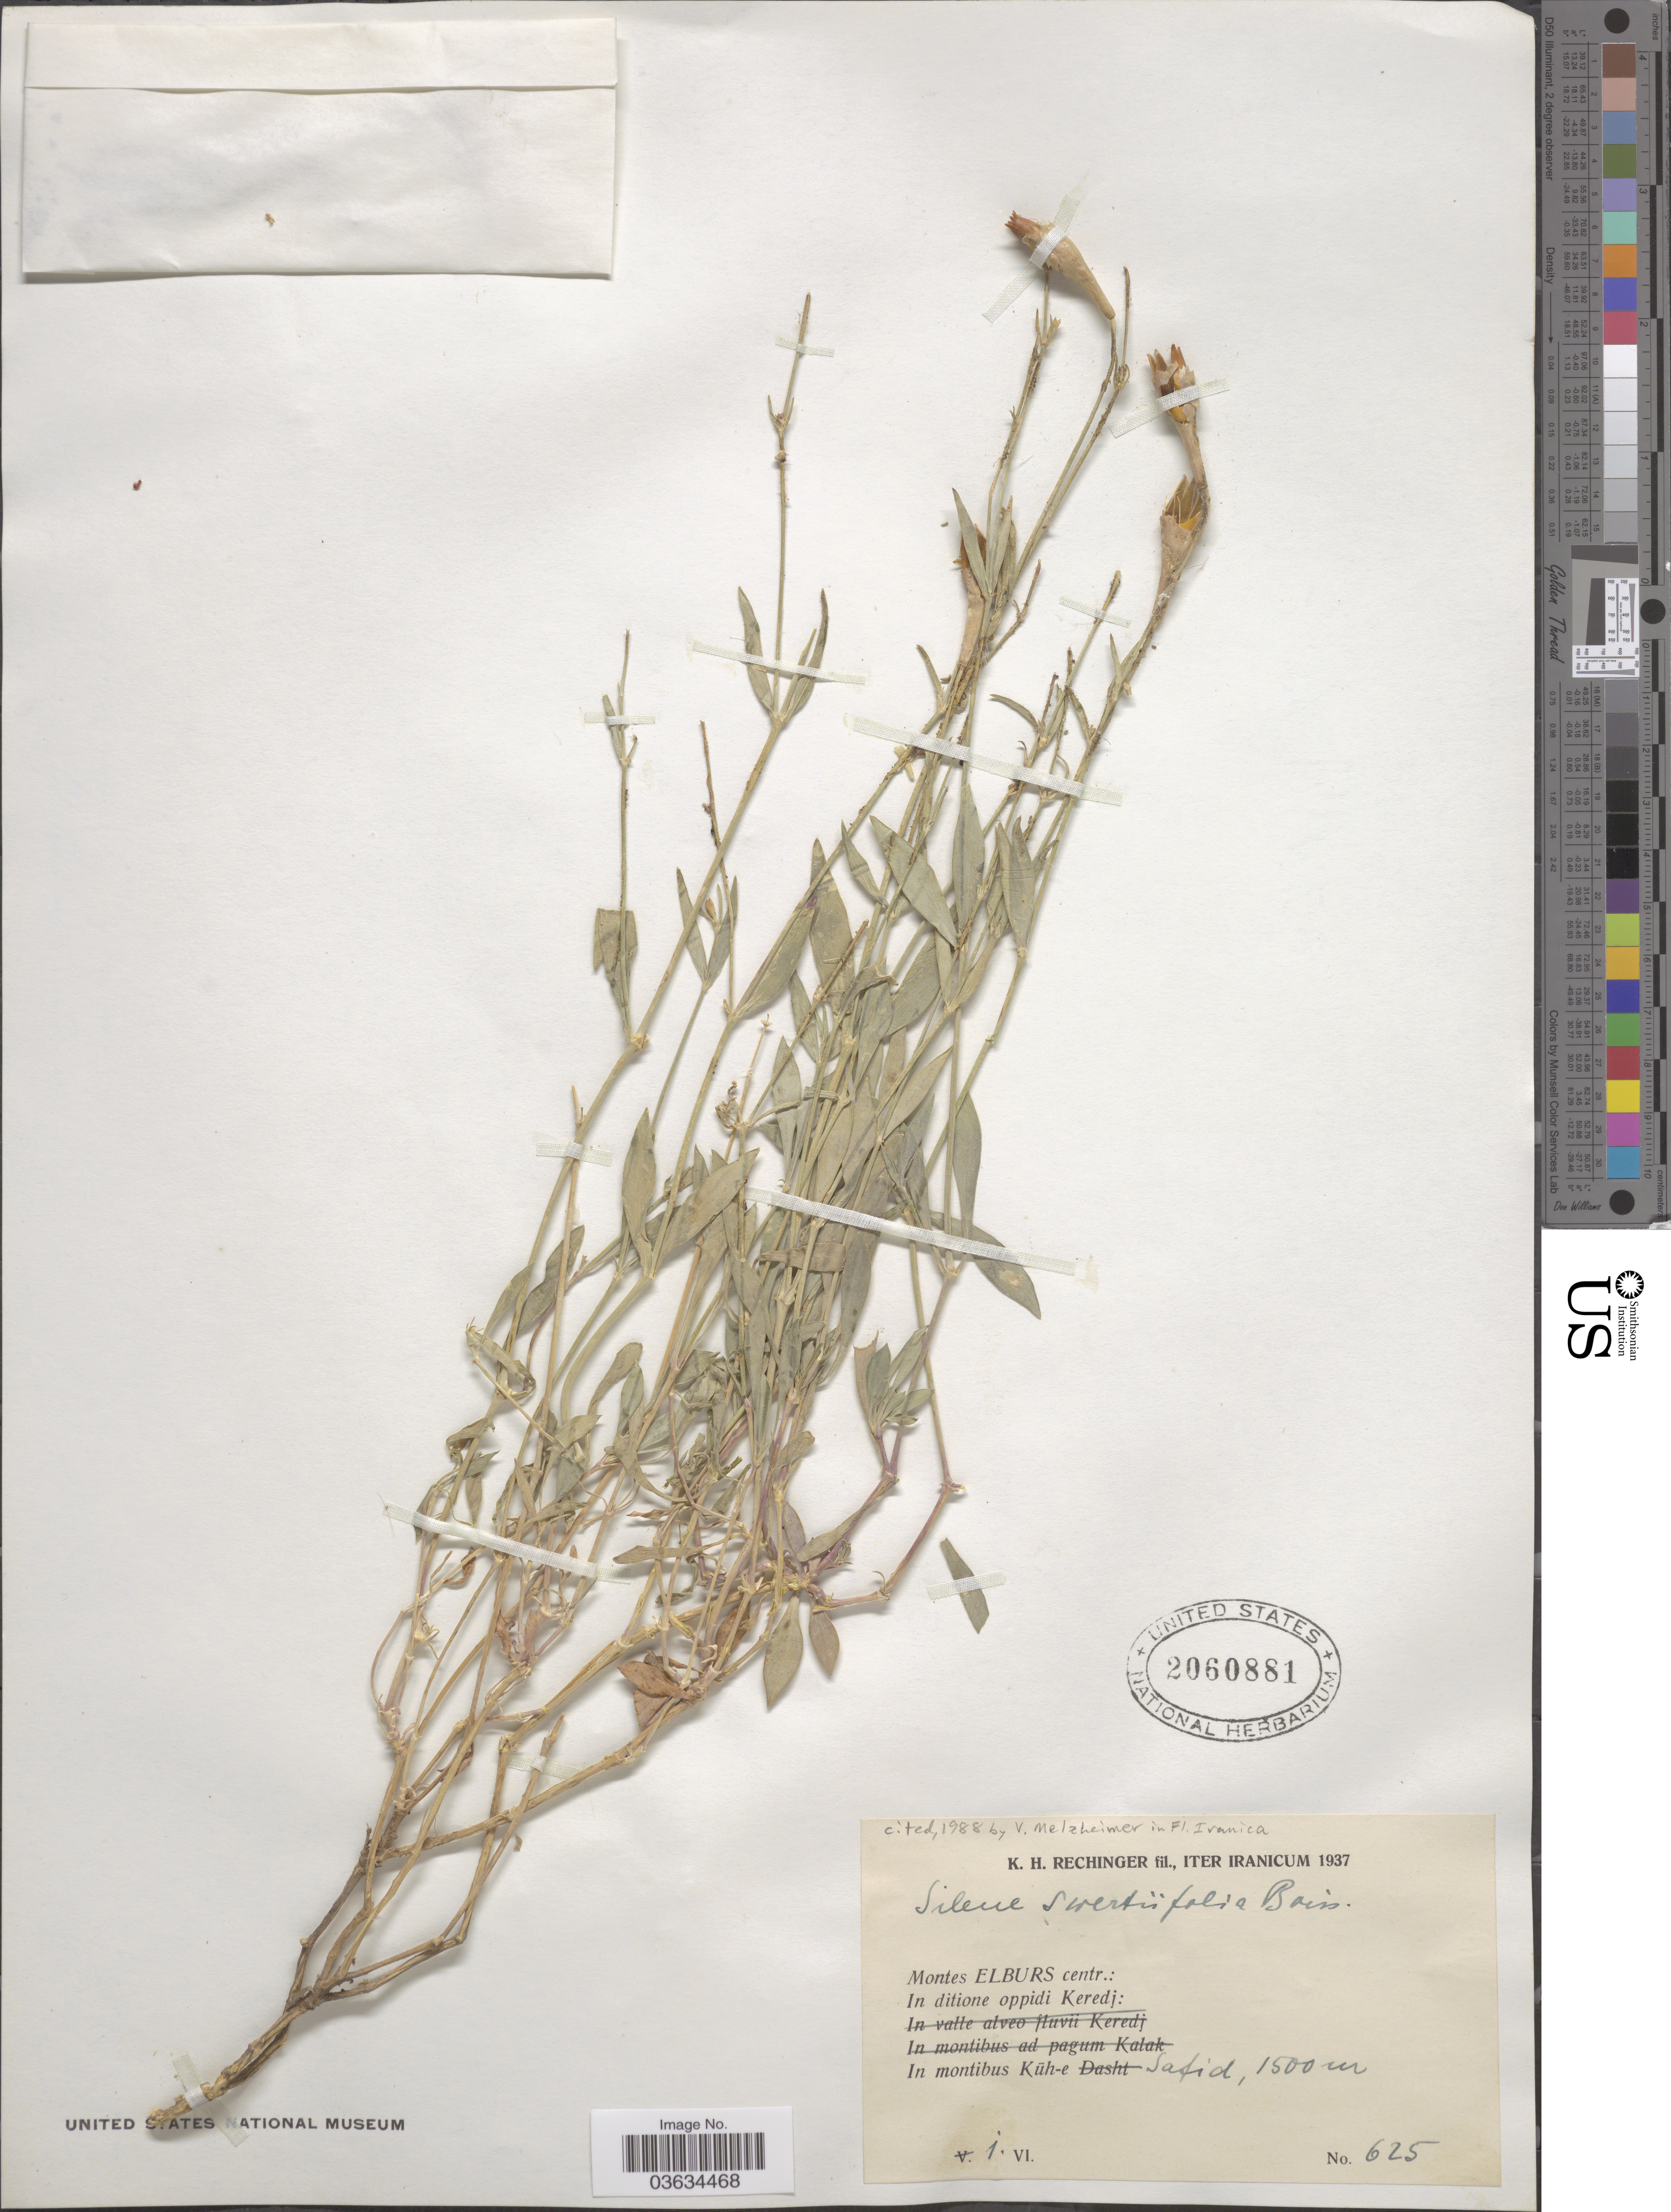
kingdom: Plantae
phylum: Tracheophyta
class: Magnoliopsida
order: Caryophyllales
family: Caryophyllaceae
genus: Silene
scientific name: Silene swertiaefolia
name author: Boiss.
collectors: K. H. Rechinger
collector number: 625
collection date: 1937-06-01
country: Iran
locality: Iter Iranicum. Montes Elburs centr.: In ditione oppidi Keredj: In montibus Kūh-e Safid.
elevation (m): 1500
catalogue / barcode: US 2060881